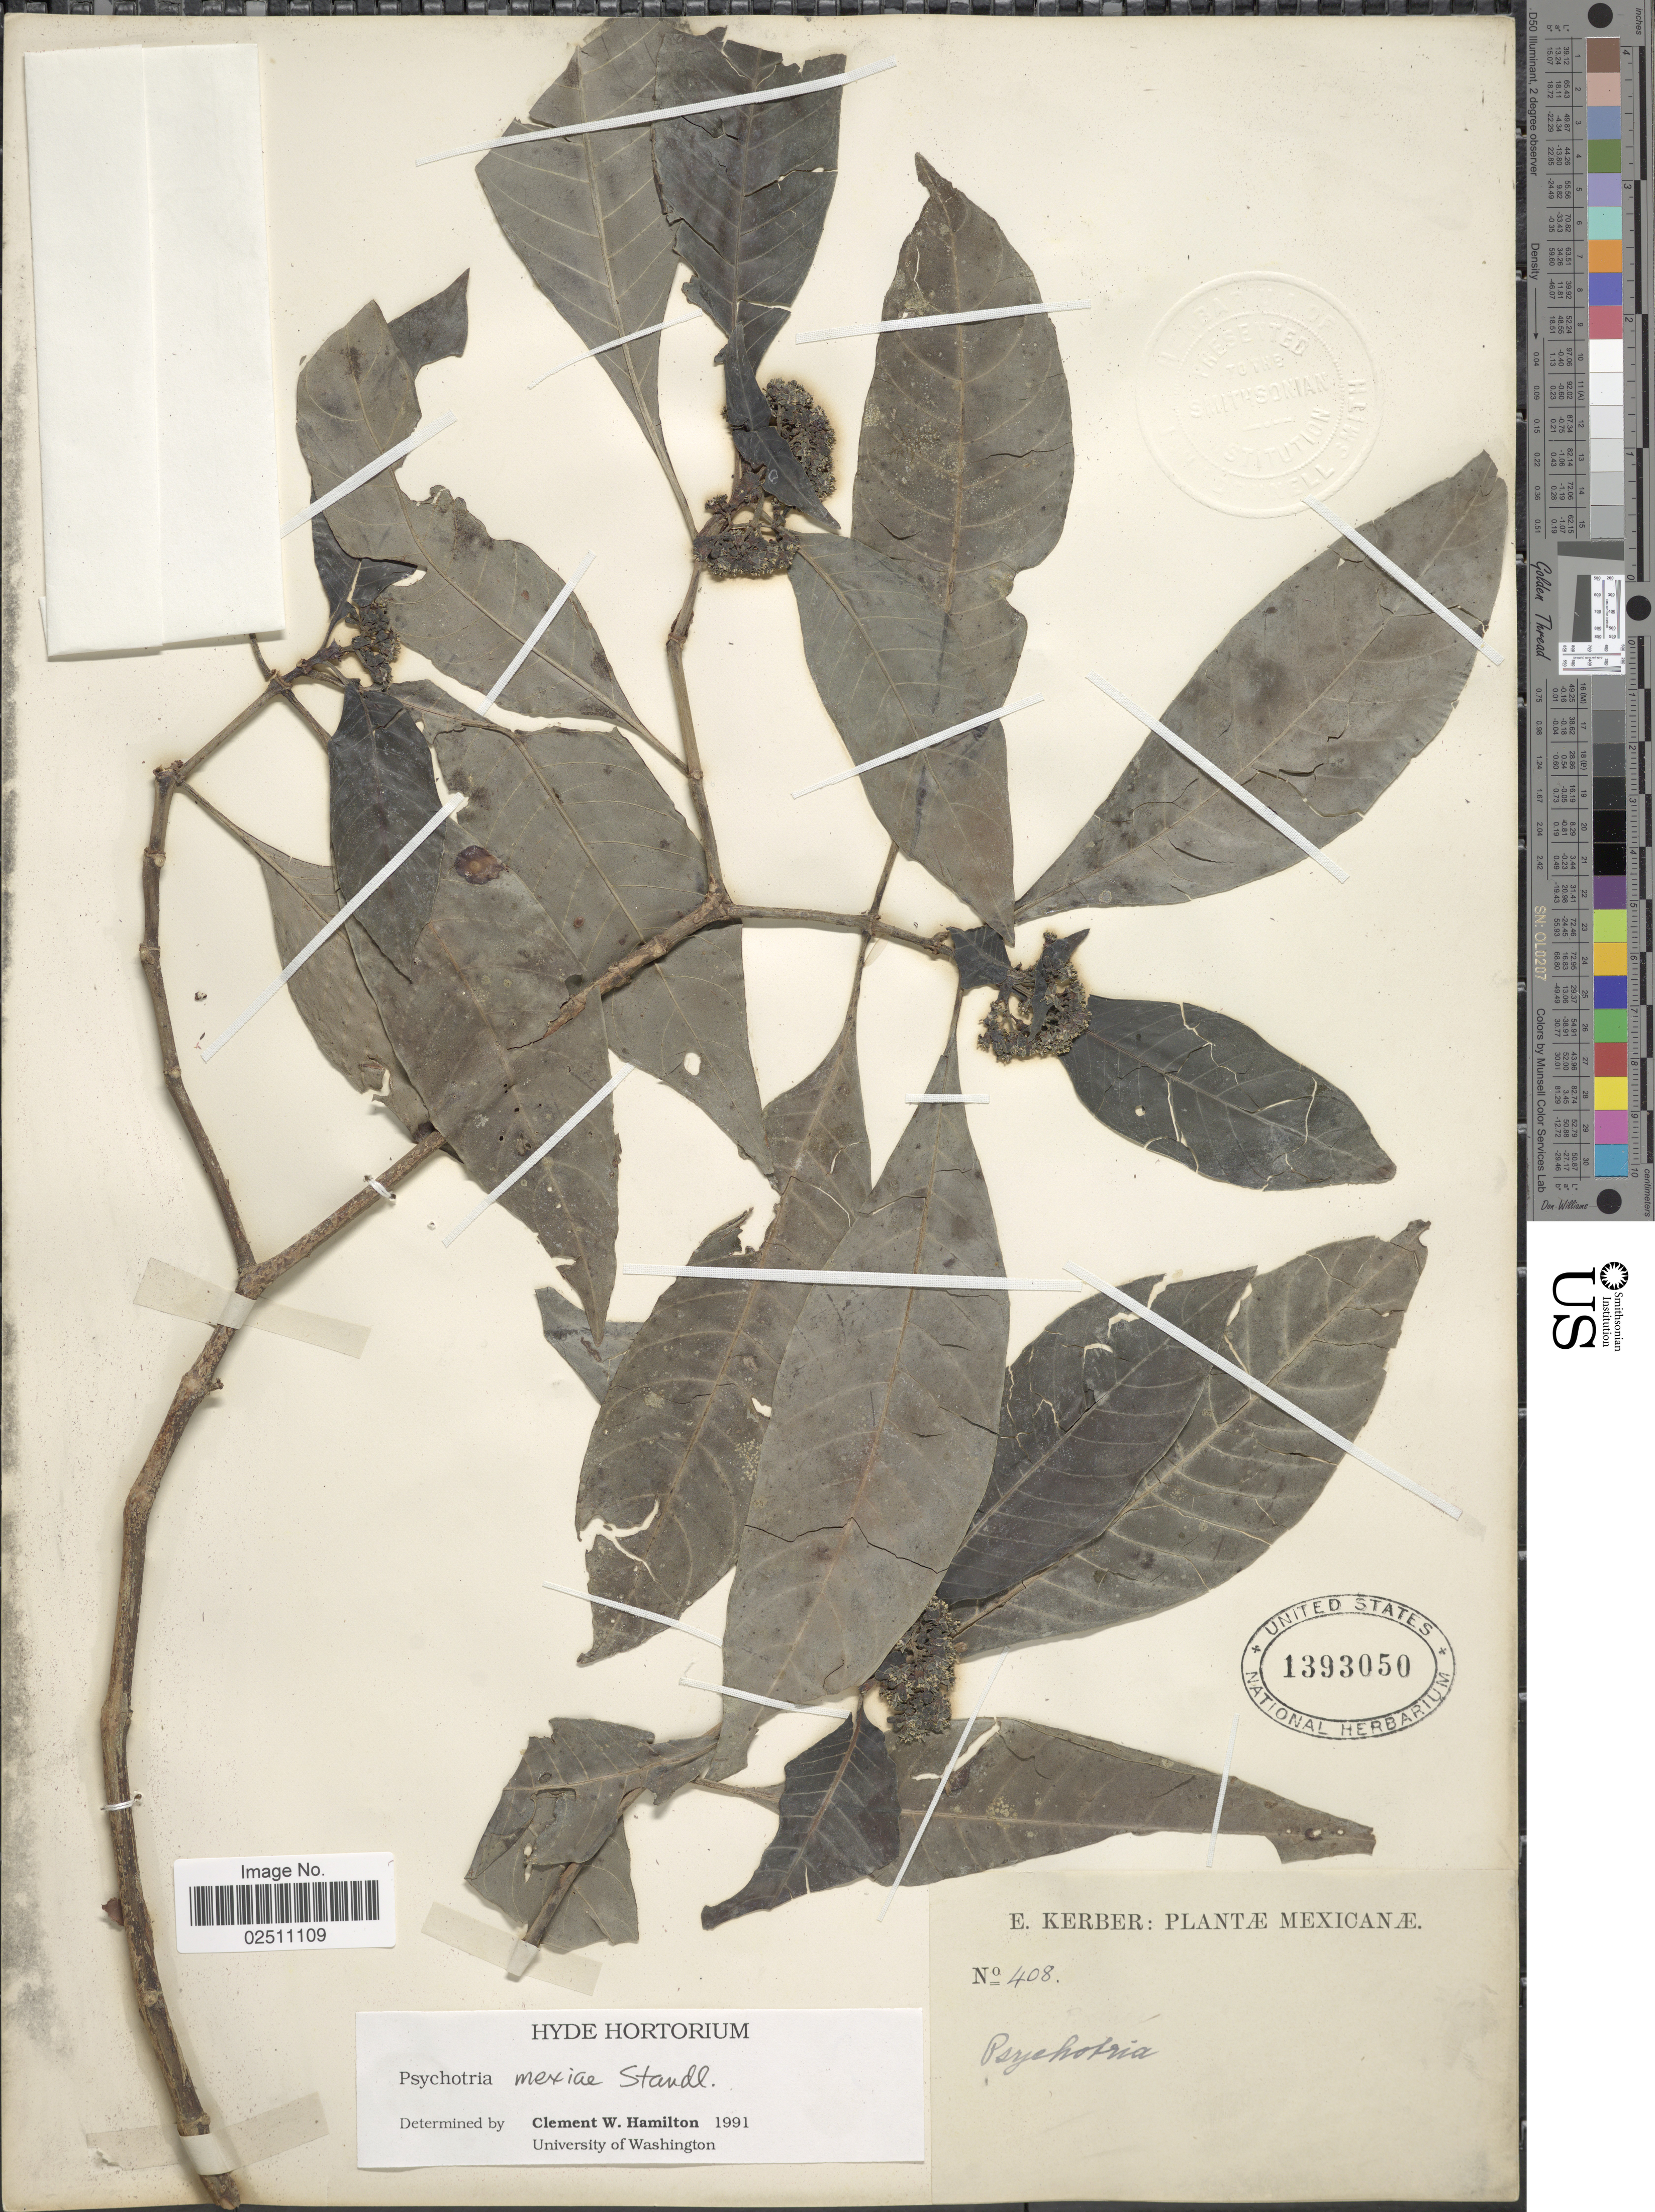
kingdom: Plantae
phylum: Tracheophyta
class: Magnoliopsida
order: Gentianales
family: Rubiaceae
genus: Psychotria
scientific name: Psychotria mexiae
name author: Standl.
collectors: E. Kerber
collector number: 408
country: Mexico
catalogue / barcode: US 1393050